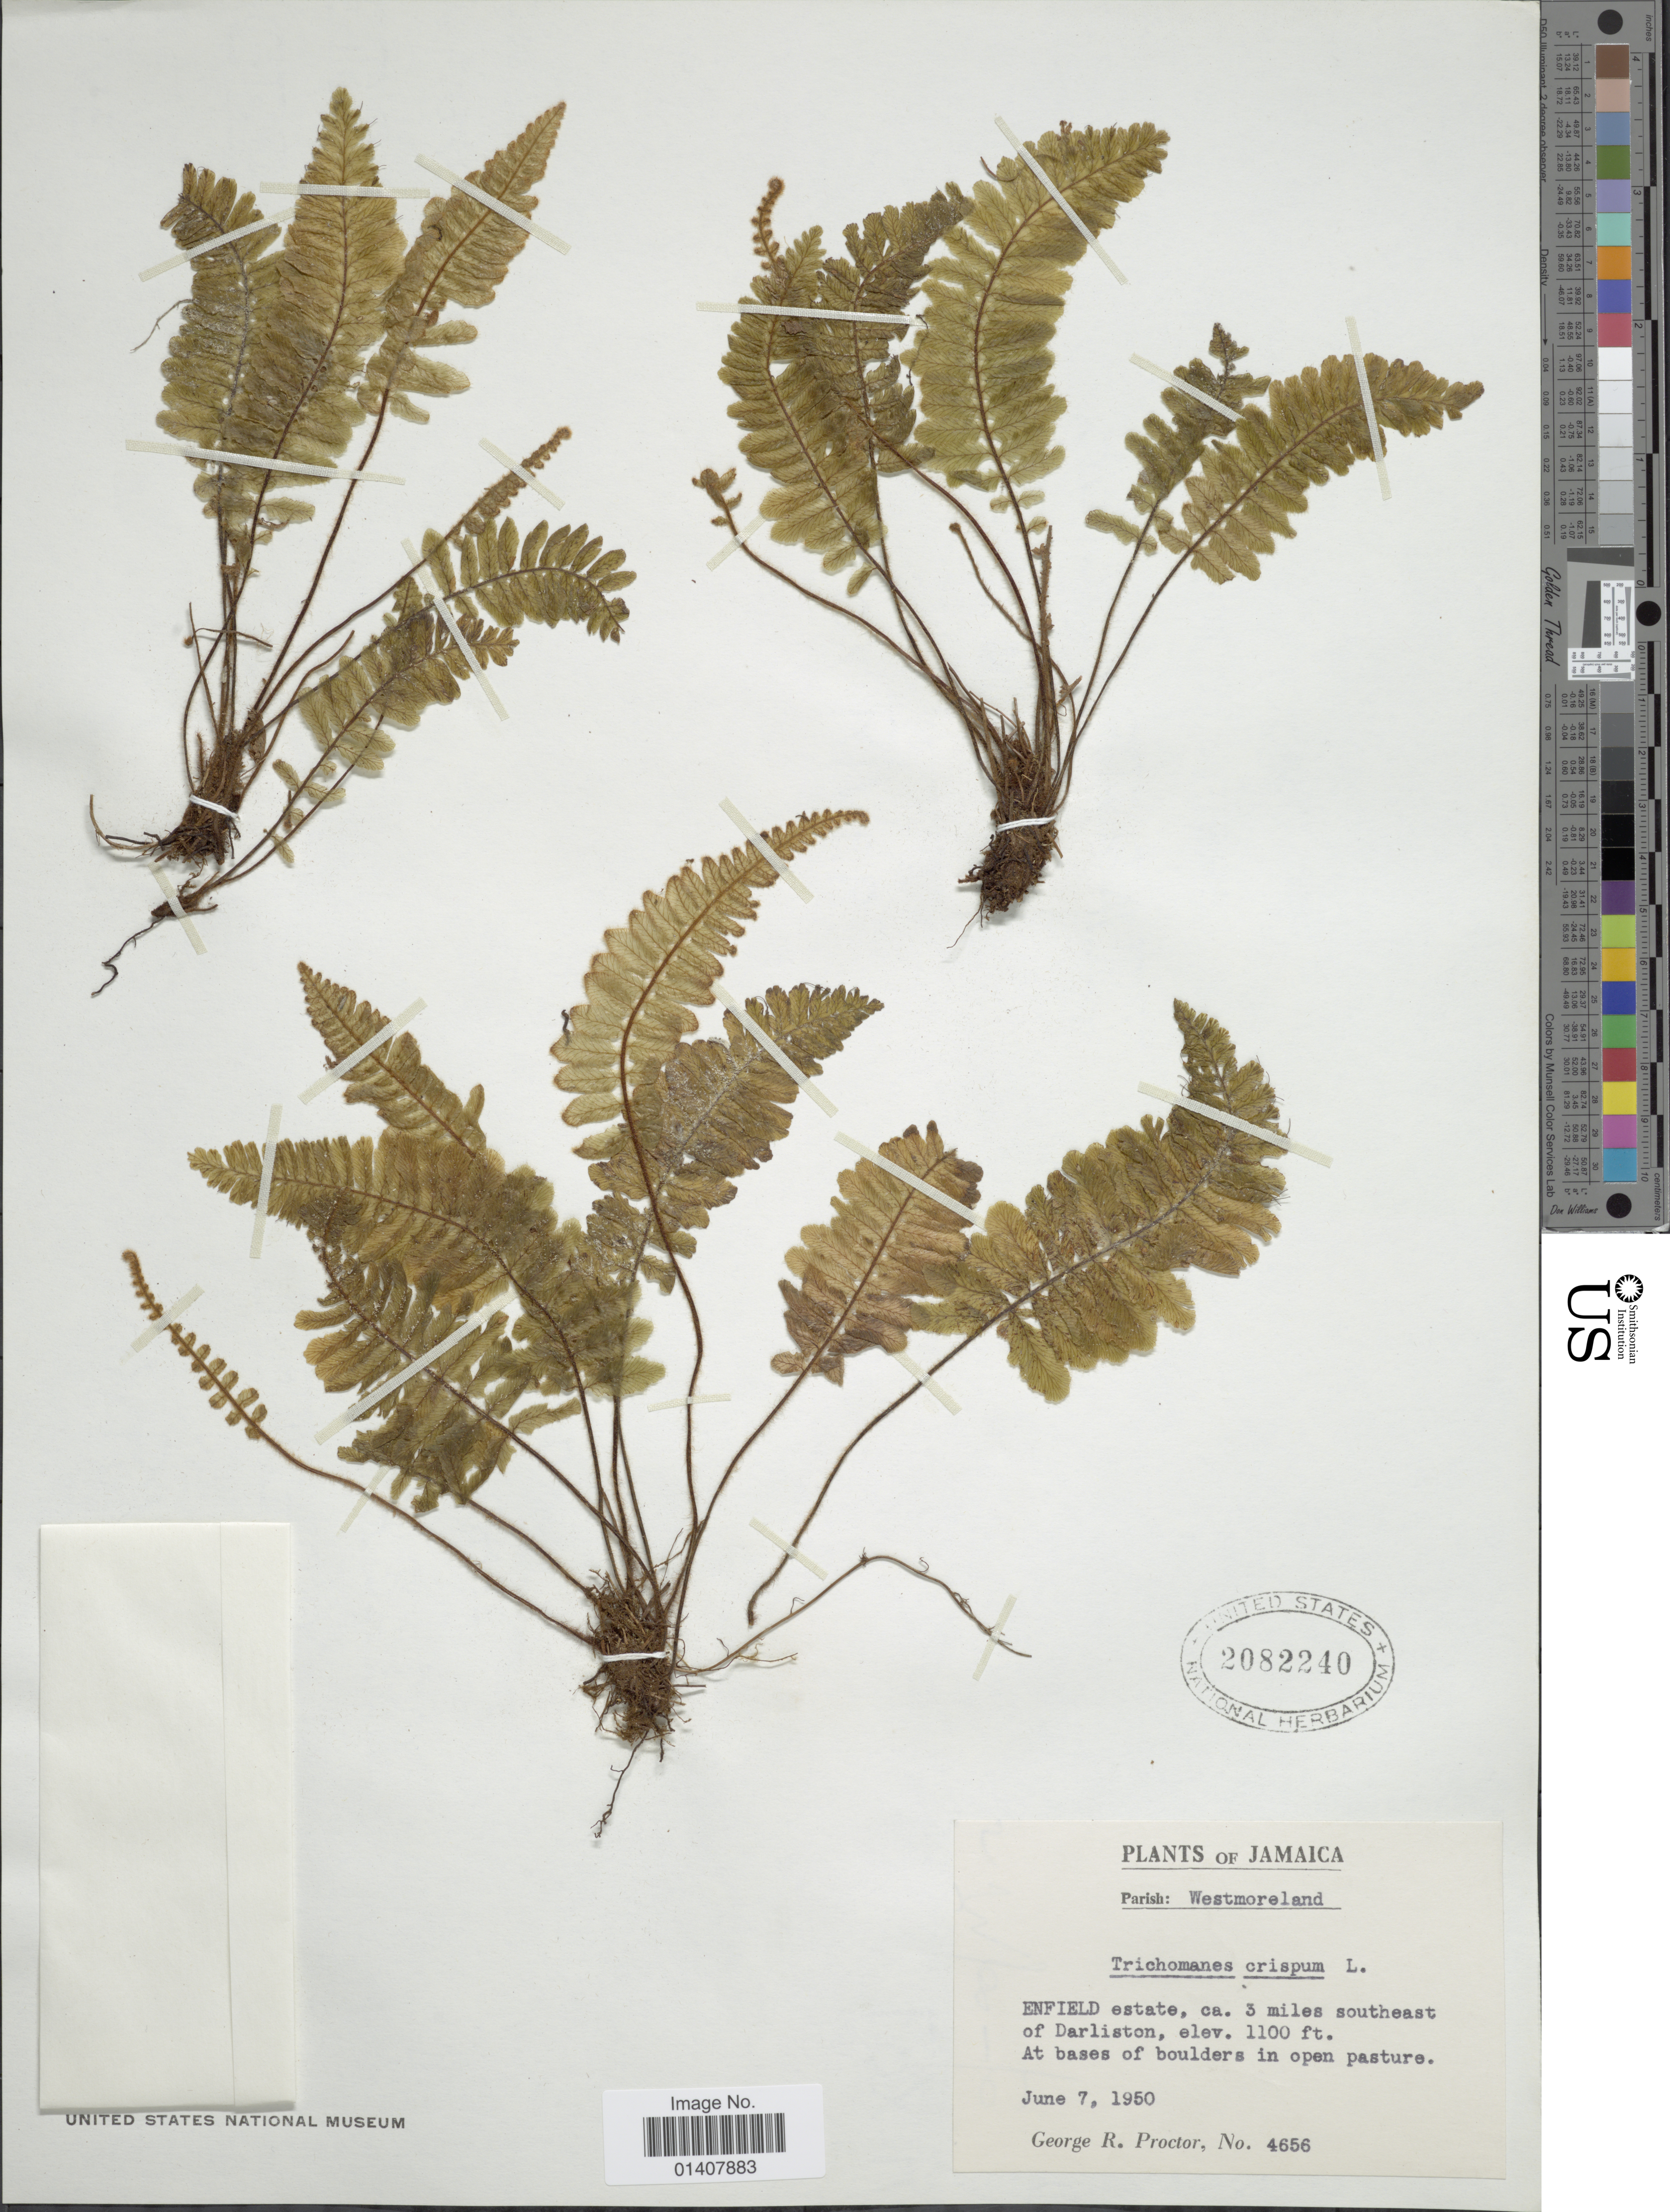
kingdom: Plantae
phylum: Tracheophyta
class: Polypodiopsida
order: Hymenophyllales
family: Hymenophyllaceae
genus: Trichomanes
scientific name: Trichomanes crispum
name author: L.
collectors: G. R. Proctor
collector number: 4656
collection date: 1950-06-07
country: Jamaica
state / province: Westmoreland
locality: Parish: Westmoreland, Enfield estate, ca. 3miles southeast of Daliston, at bases of boulders in open pasture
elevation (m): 335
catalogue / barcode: US 2082240